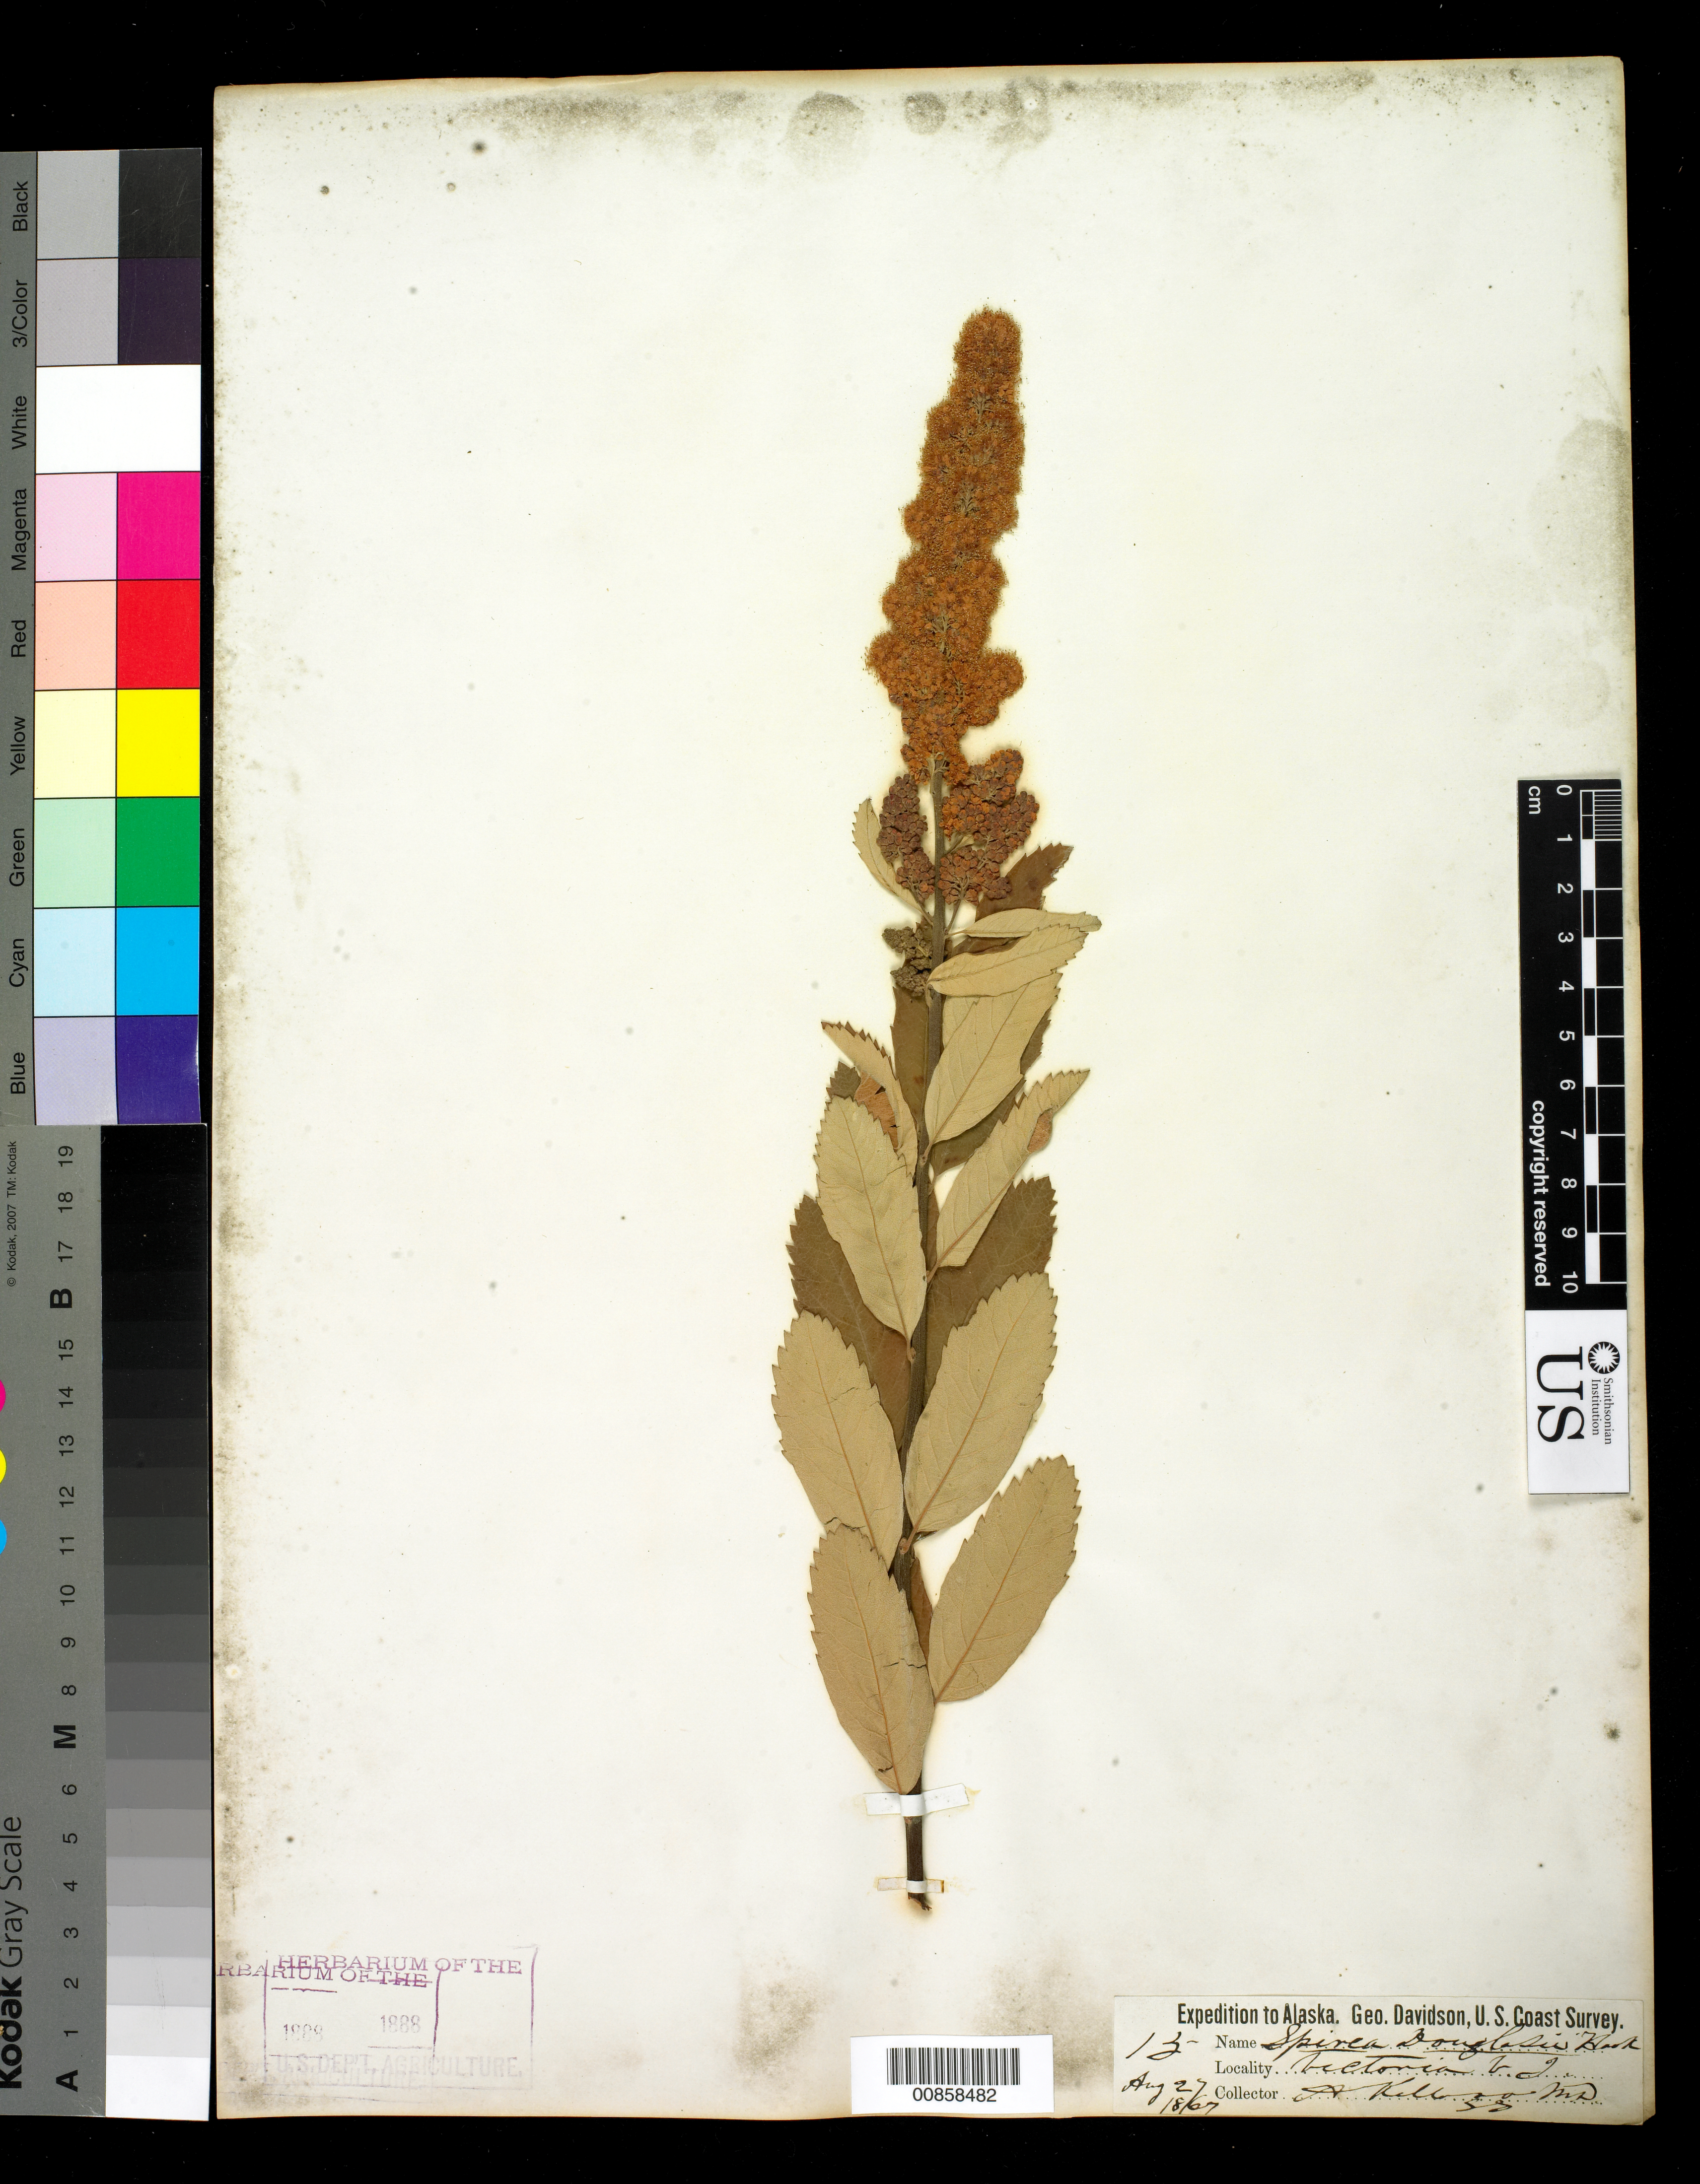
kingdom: Plantae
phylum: Tracheophyta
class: Magnoliopsida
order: Rosales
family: Rosaceae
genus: Spiraea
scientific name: Spiraea douglasii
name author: Hook.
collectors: A. Kellogg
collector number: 15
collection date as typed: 27 Aug 1867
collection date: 1867-08-27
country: United States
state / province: Alaska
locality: Victoria Island